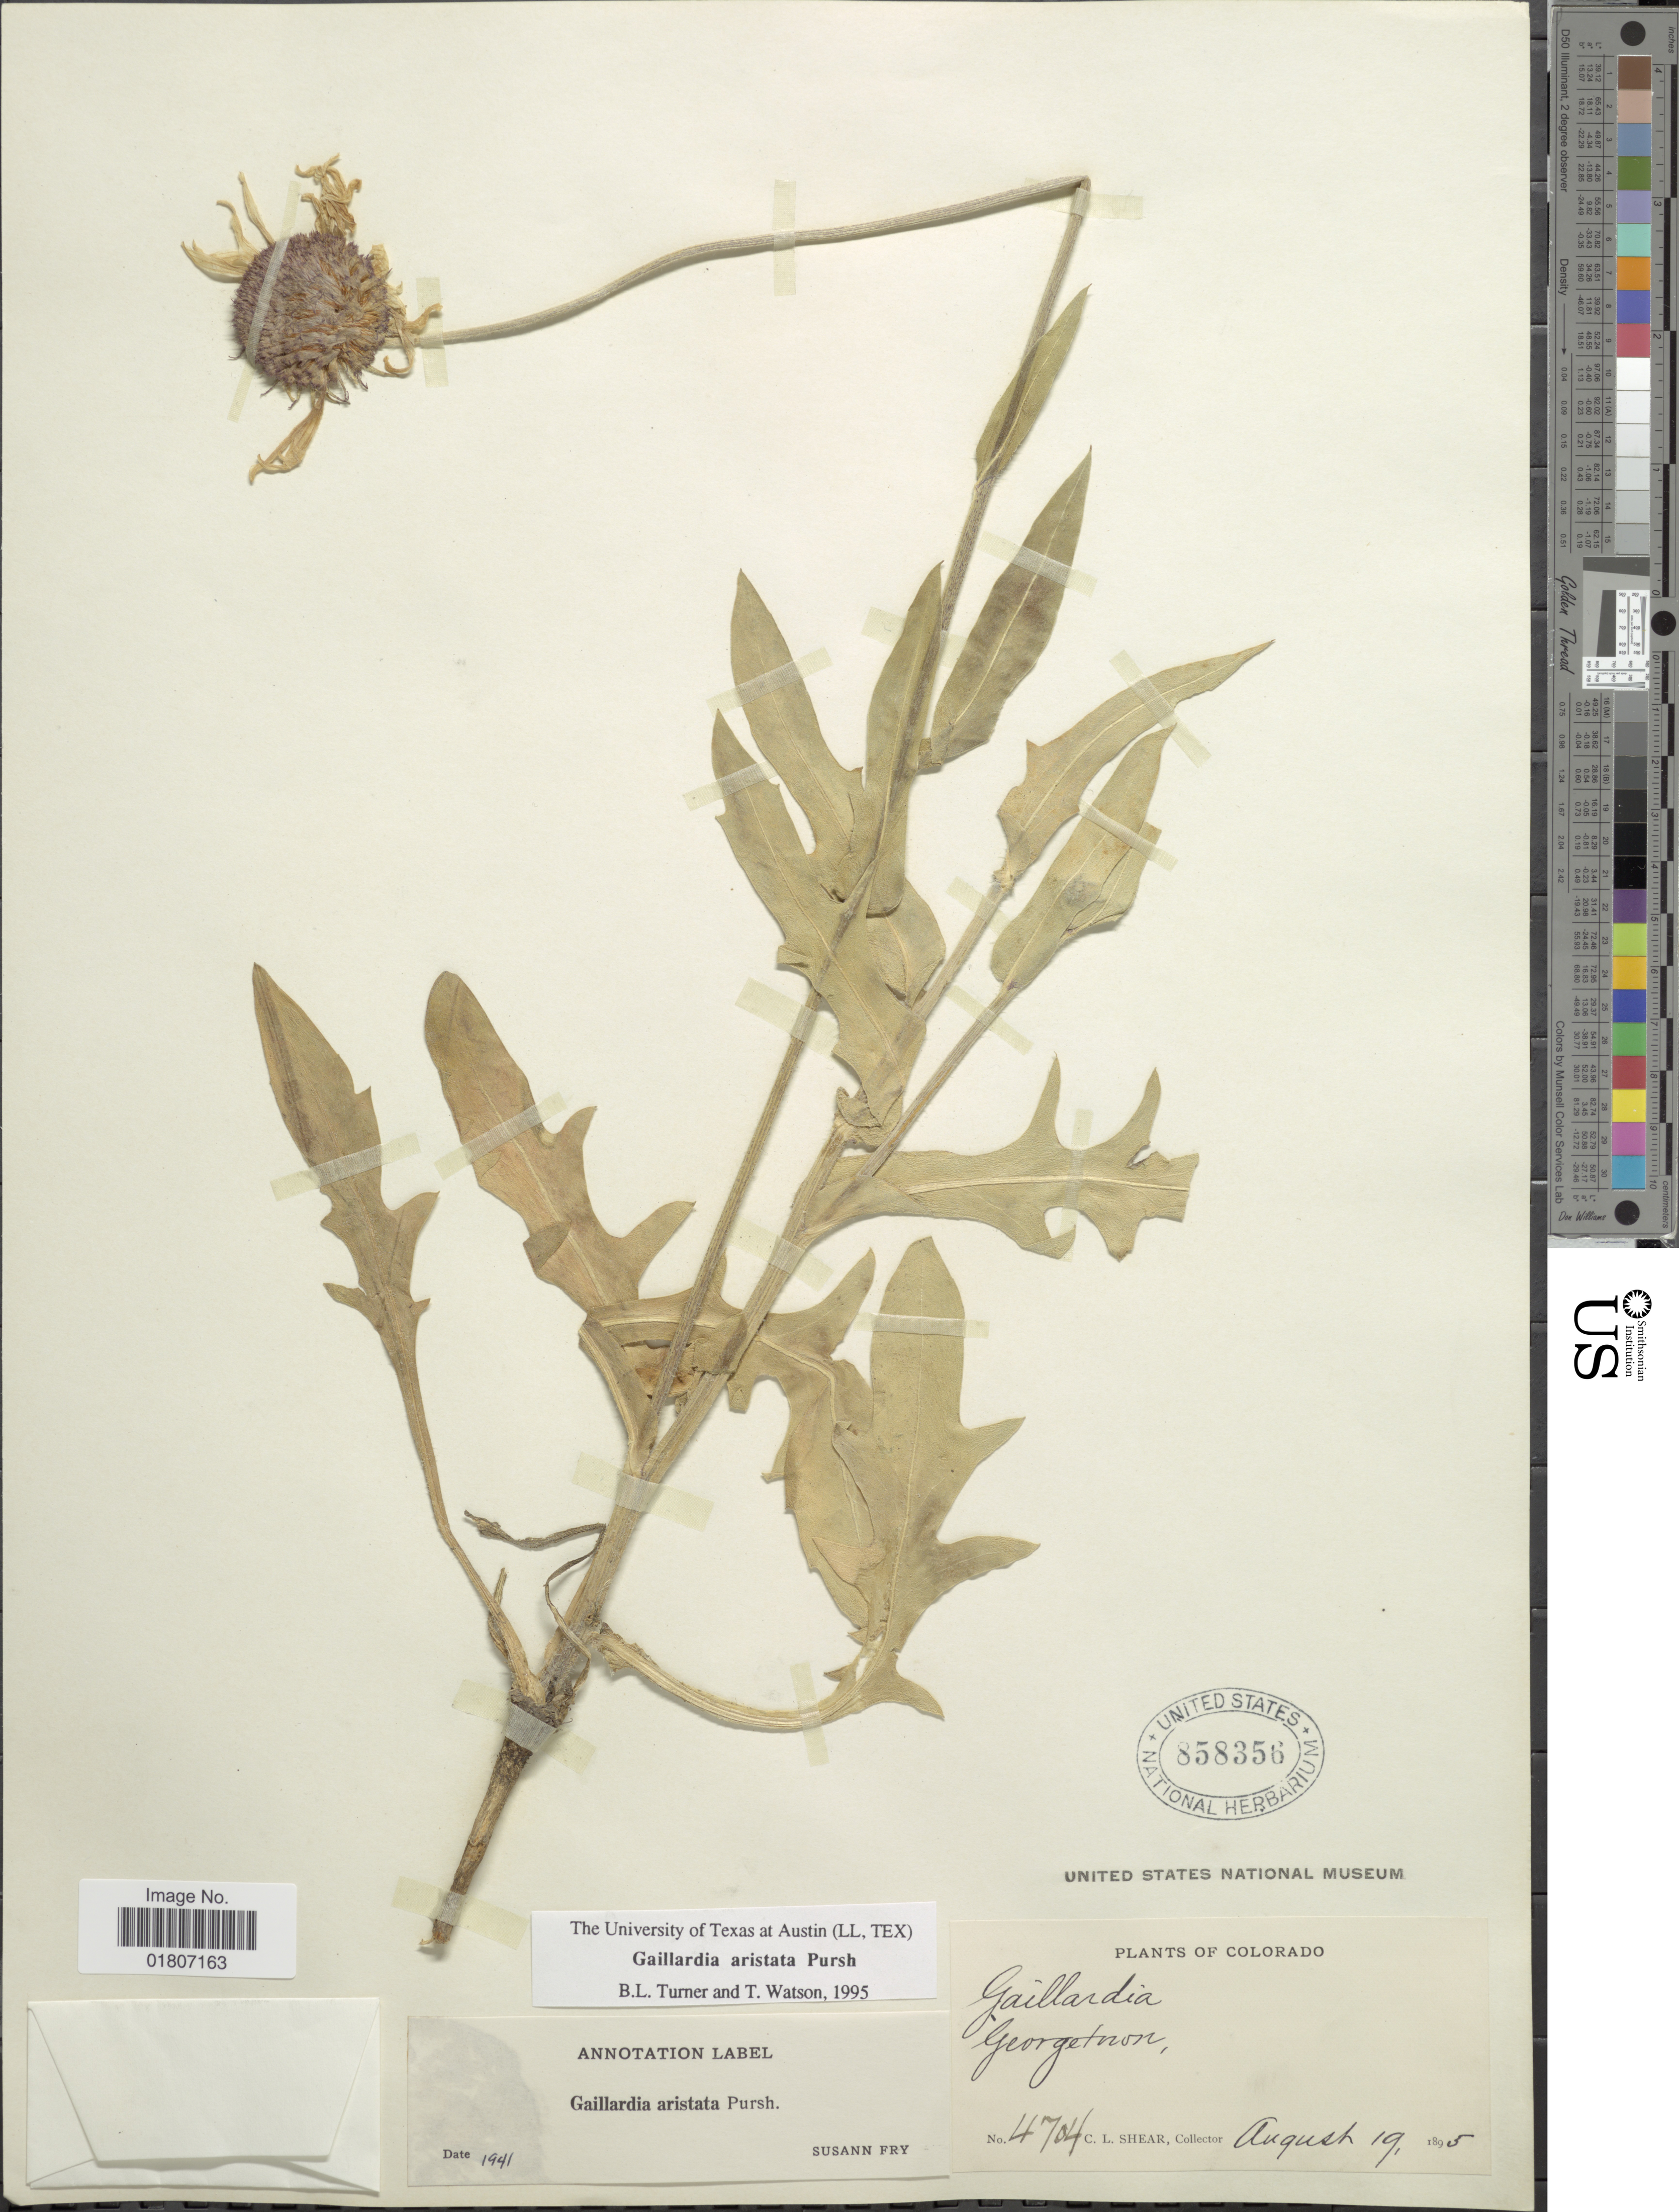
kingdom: Plantae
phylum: Tracheophyta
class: Magnoliopsida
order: Asterales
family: Asteraceae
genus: Gaillardia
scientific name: Gaillardia aristata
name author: Pursh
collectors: C. L. Shear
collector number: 4704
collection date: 1895-08-19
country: United States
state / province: Colorado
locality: Georgetown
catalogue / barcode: US 858356